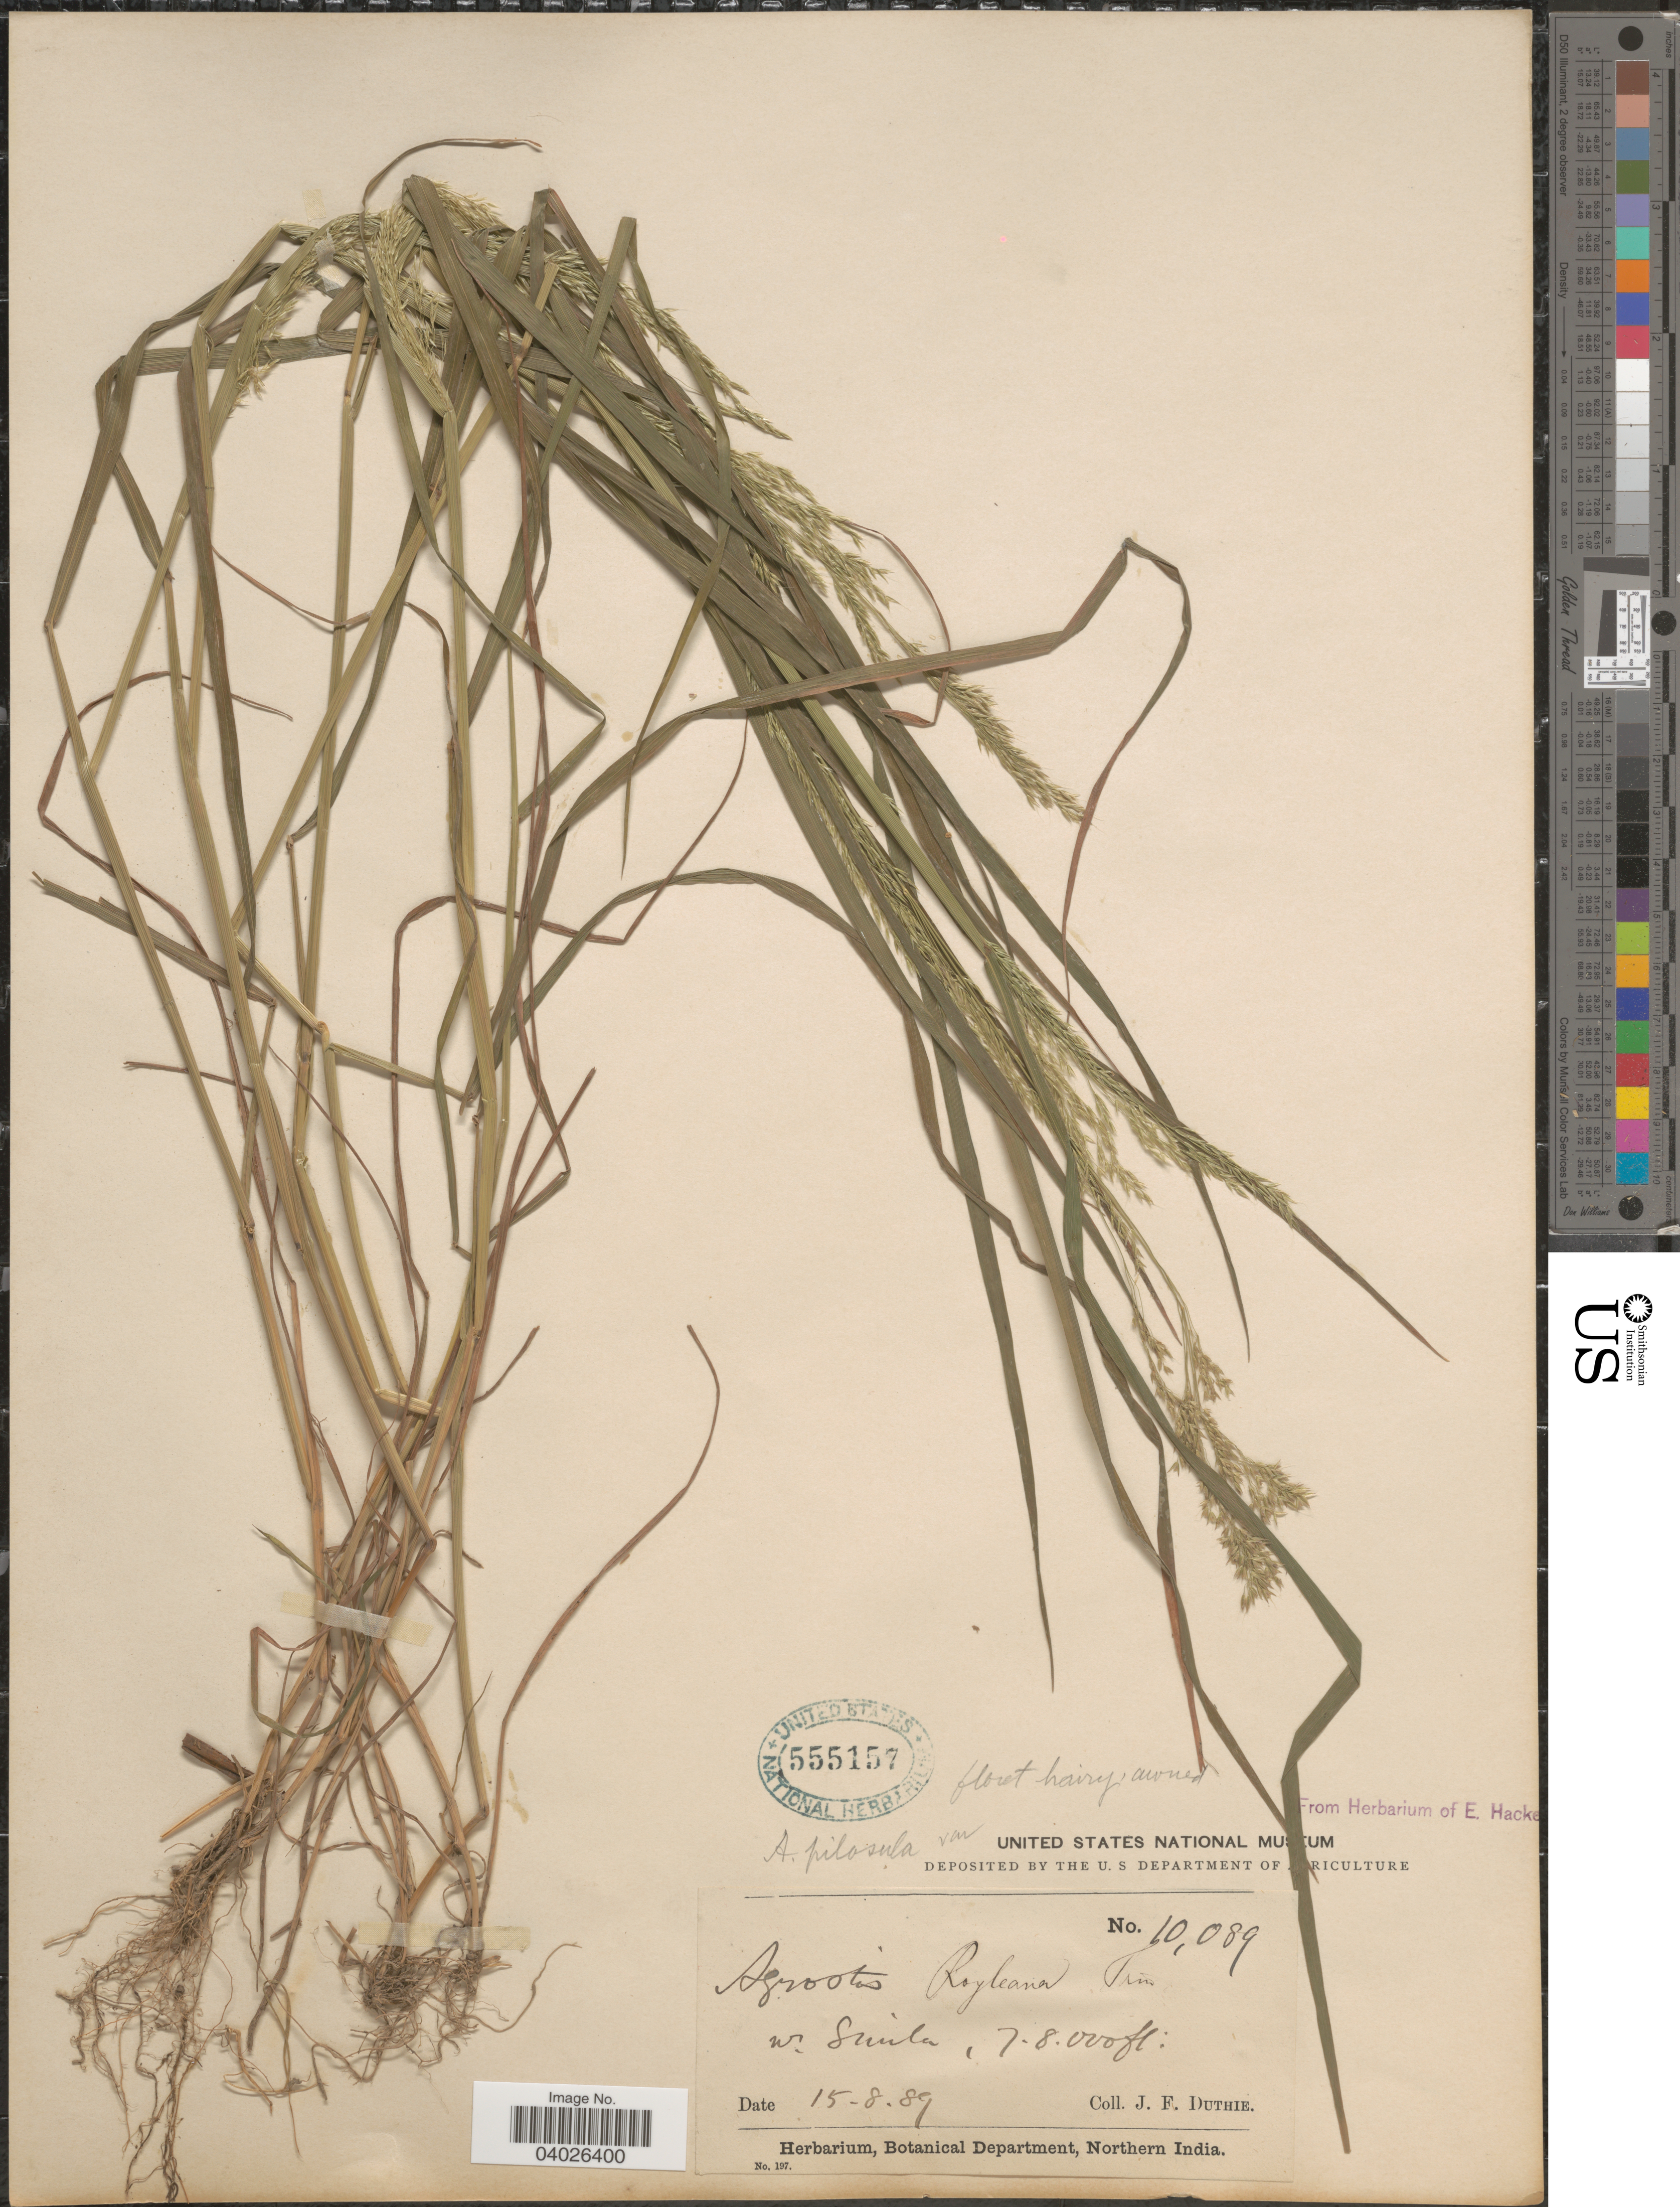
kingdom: Plantae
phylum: Tracheophyta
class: Liliopsida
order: Poales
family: Poaceae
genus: Agrostis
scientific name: Agrostis pilosula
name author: Trin.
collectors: J. F. Duthie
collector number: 10089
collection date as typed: Transcribed d/m/y: 15/8/89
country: India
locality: W. Simla.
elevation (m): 2134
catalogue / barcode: US 555157